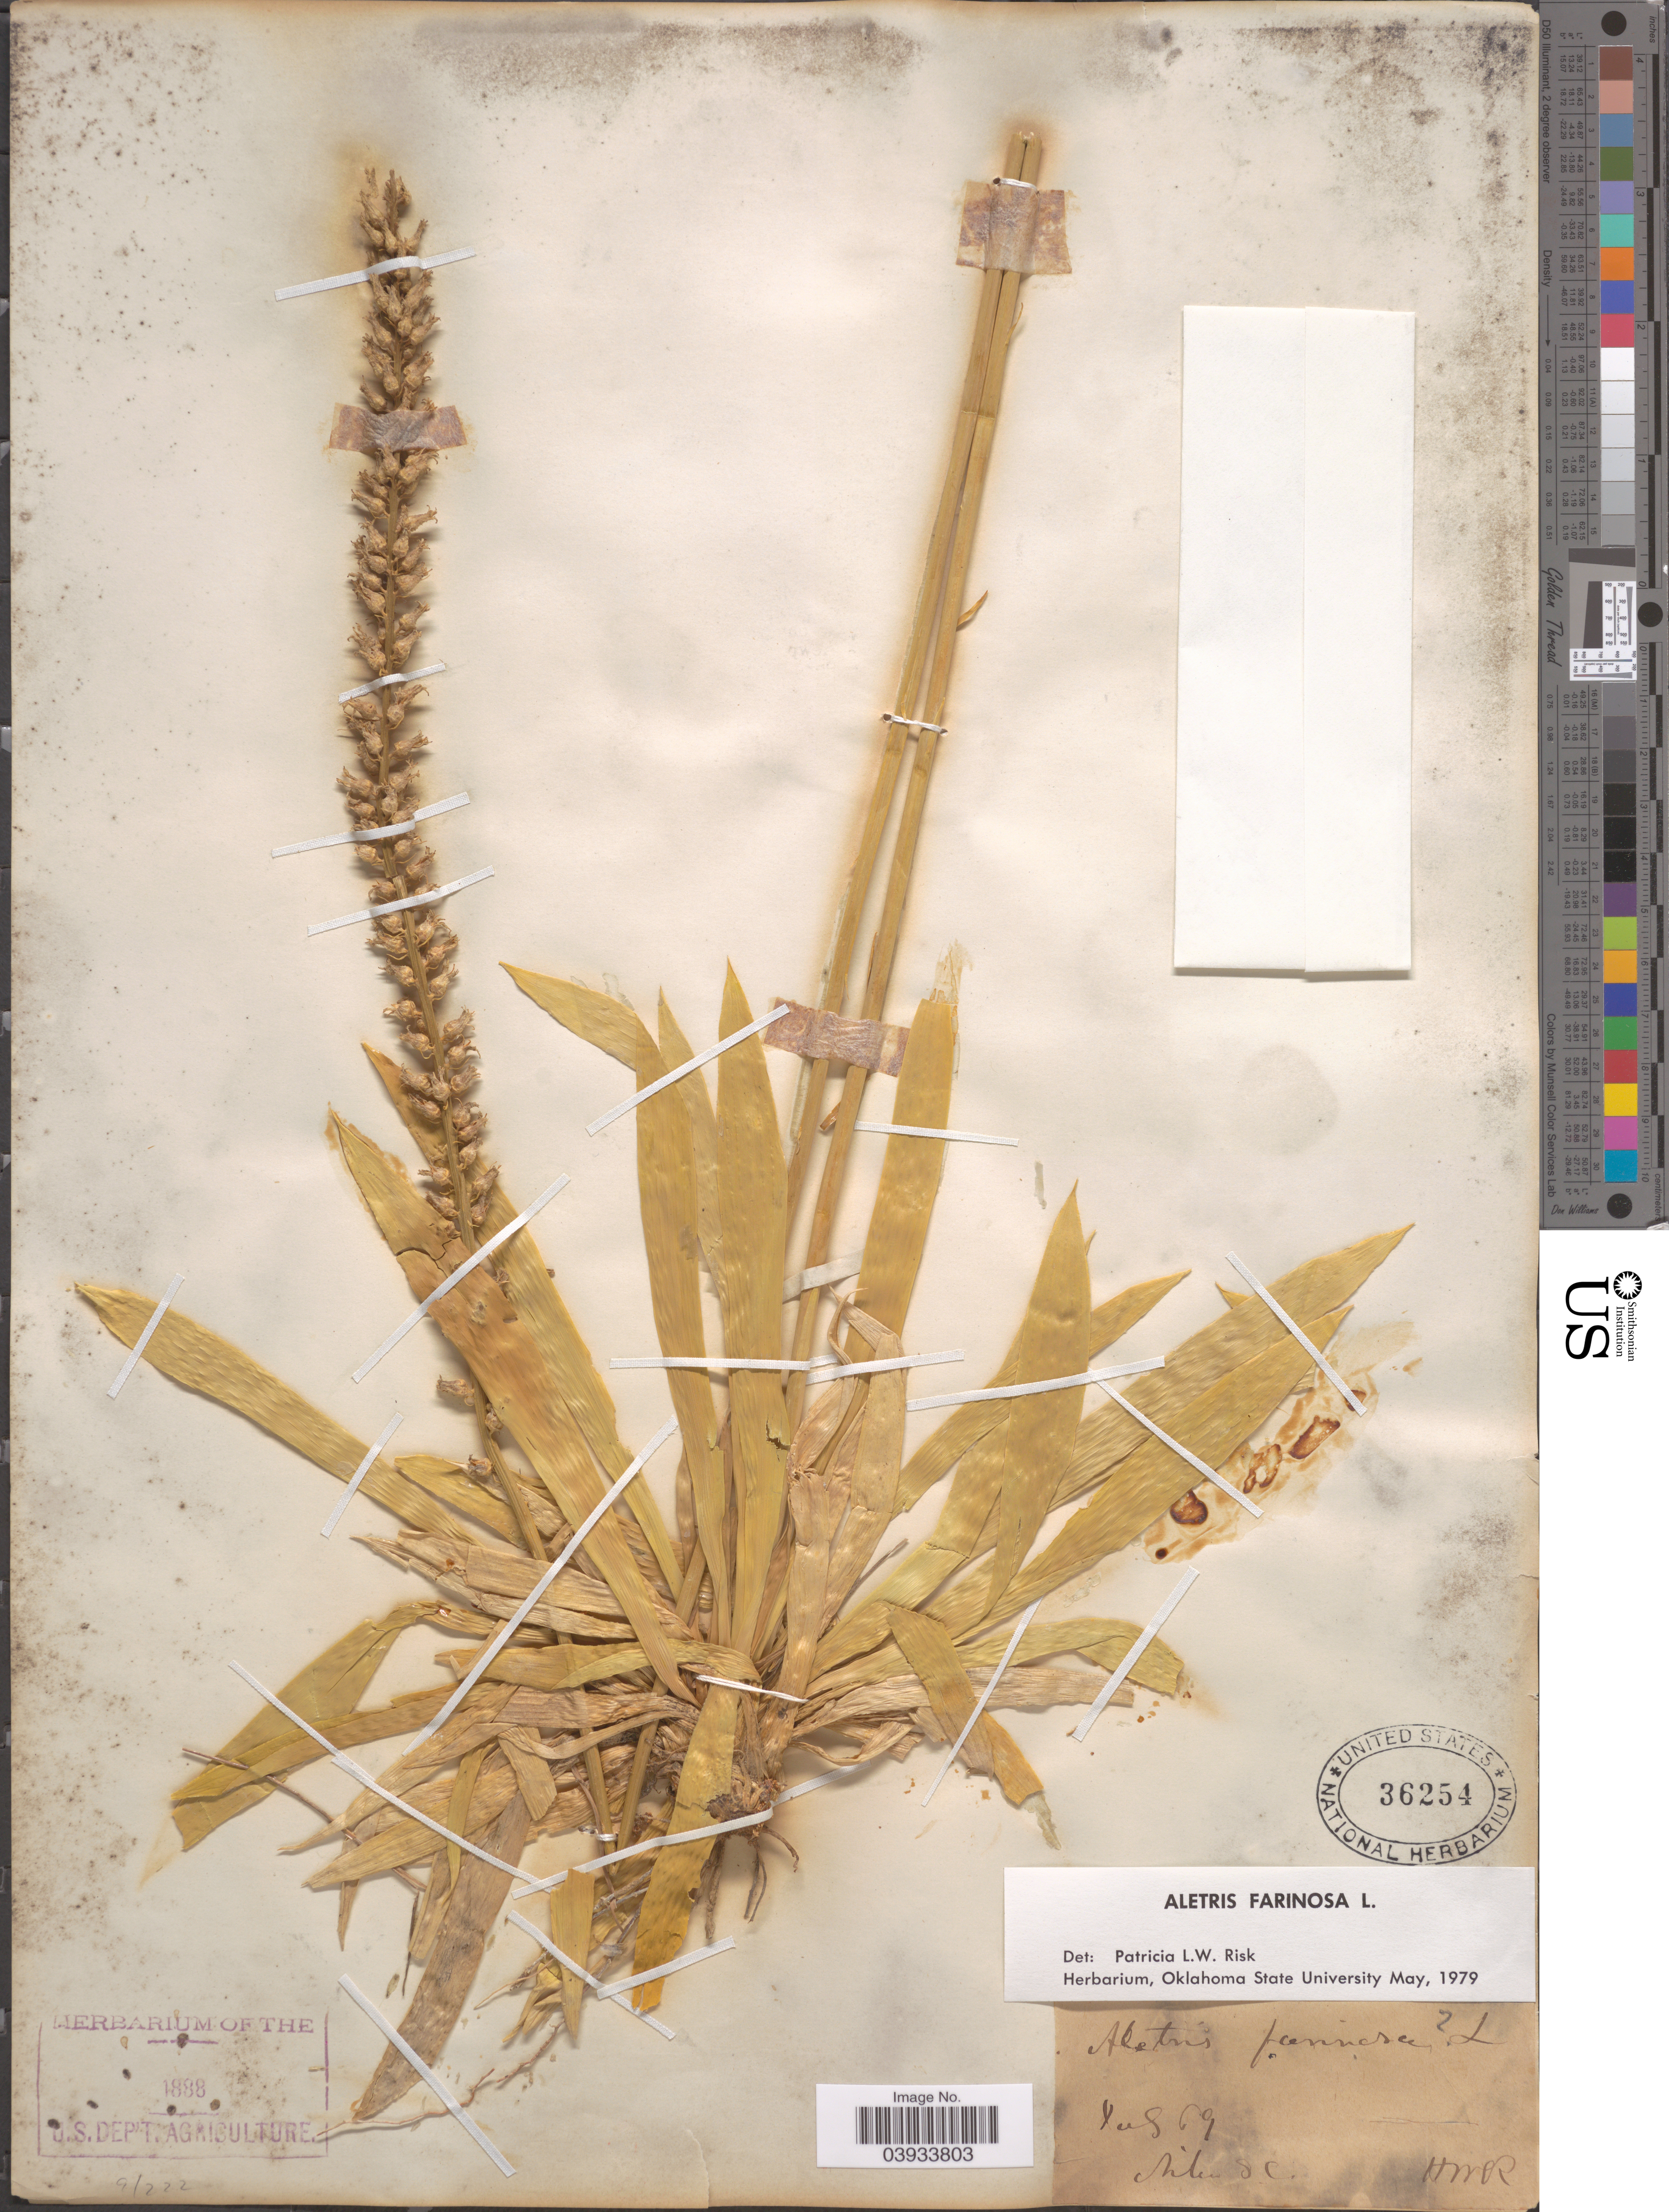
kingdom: Plantae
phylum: Tracheophyta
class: Liliopsida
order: Dioscoreales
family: Nartheciaceae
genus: Aletris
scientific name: Aletris farinosa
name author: L.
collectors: H. W. R.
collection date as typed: Transcribed d/m/y: /7/69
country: United States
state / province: South Carolina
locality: Aiken.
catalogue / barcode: US 36254